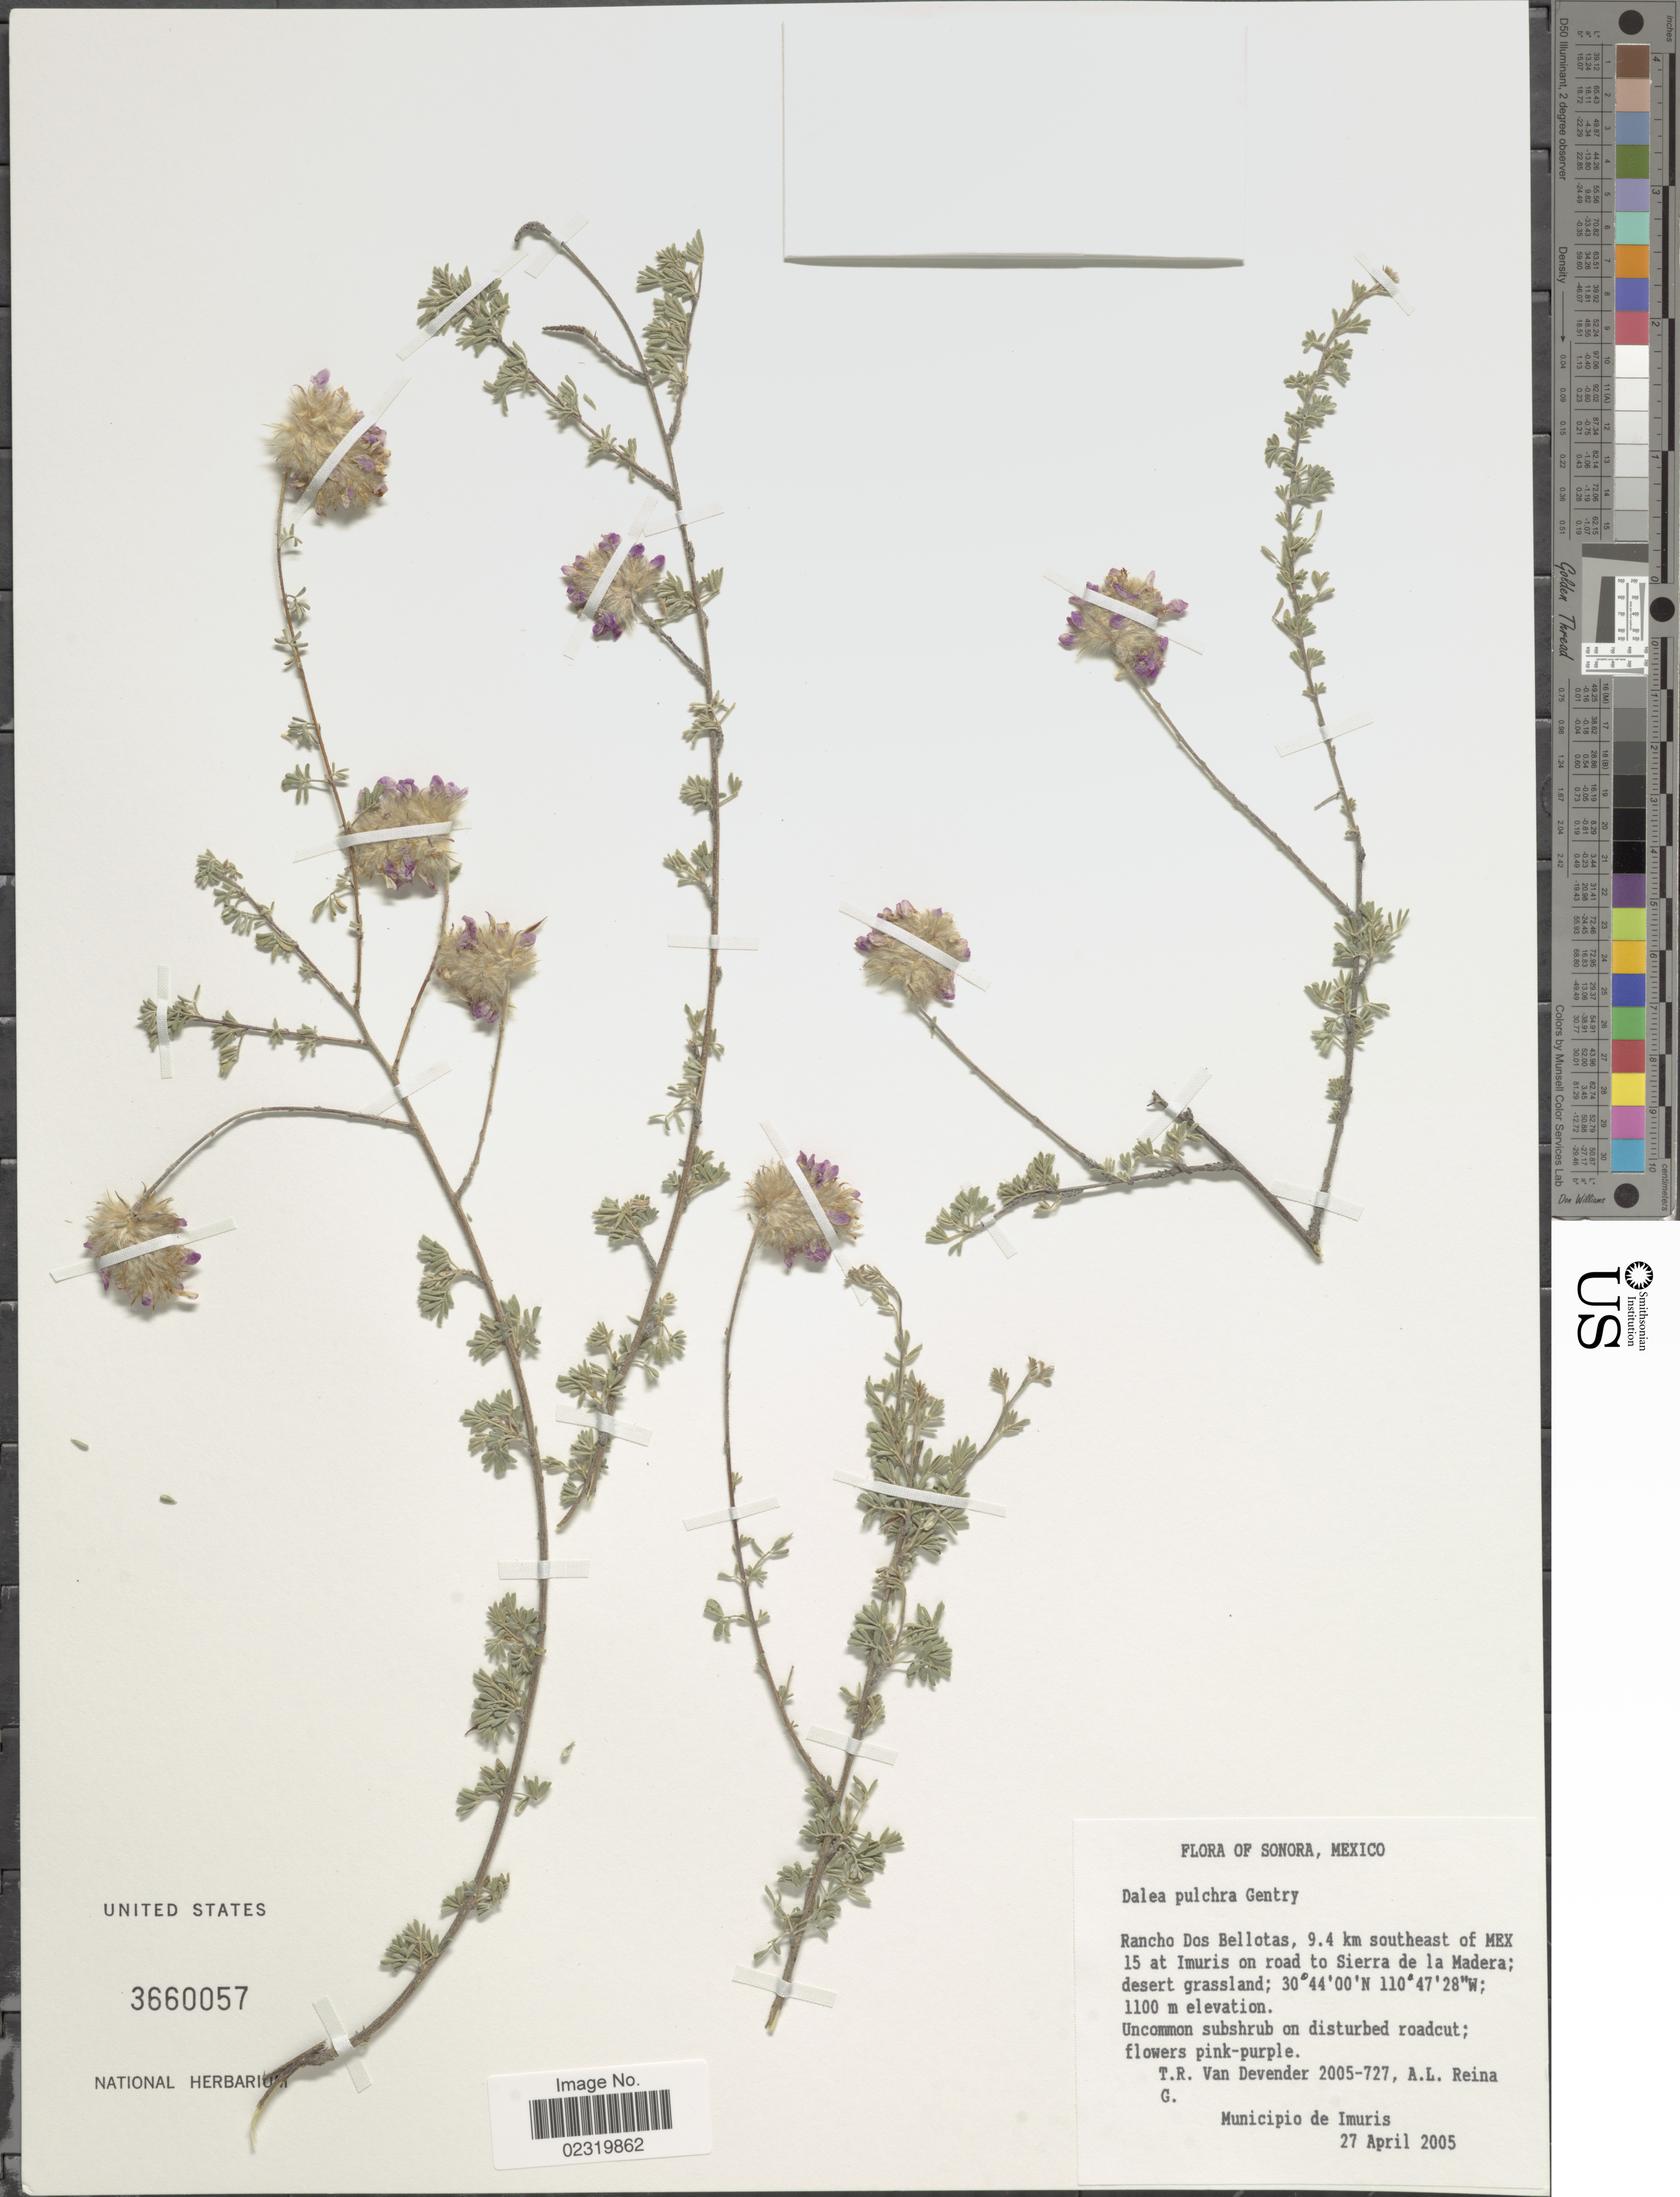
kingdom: Plantae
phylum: Tracheophyta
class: Magnoliopsida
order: Fabales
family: Fabaceae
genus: Dalea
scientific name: Dalea pulchra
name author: Gentry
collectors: T. R. Van Devender & A. L. Reina G.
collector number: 2005-727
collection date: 2005-04-27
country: Mexico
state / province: Sonora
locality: Rancho Dos Bellotas, 9.4 km southeast of Mex 15 at Imuris on road to Sierra de la Madera. Municipio de Imuris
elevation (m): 1100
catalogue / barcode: US 3660057